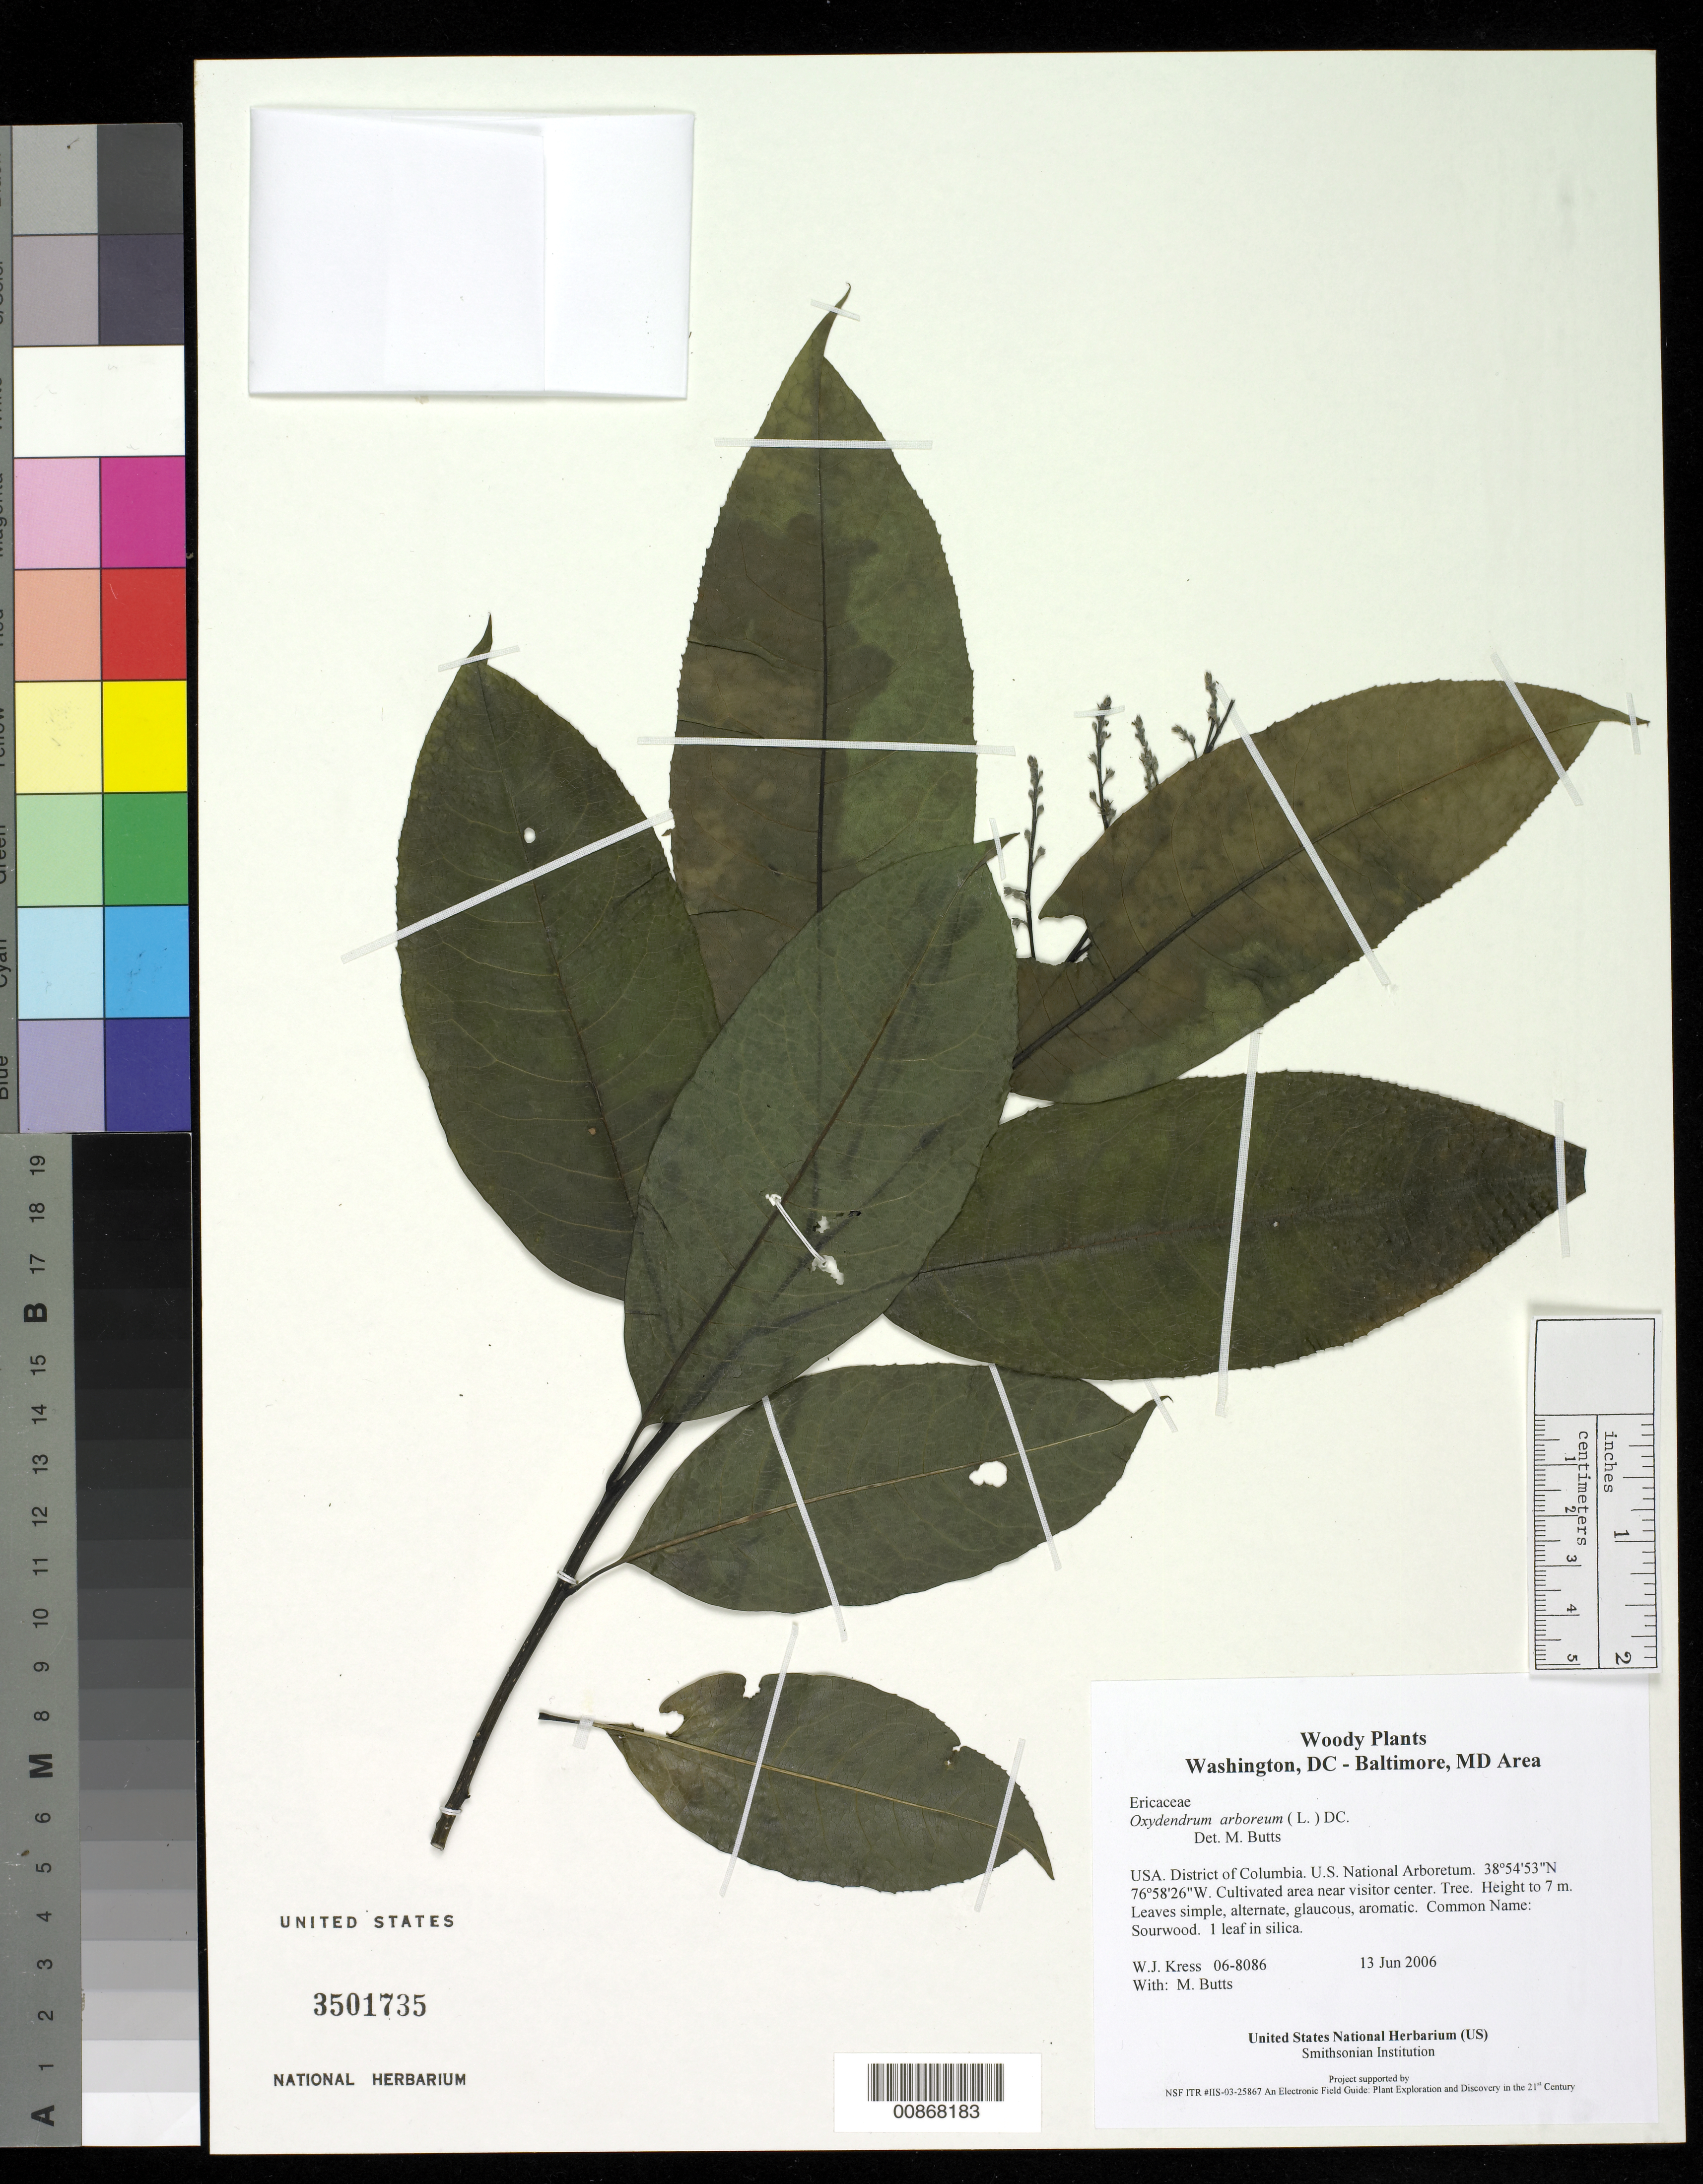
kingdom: Plantae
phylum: Tracheophyta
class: Magnoliopsida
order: Ericales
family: Ericaceae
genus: Oxydendrum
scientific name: Oxydendrum arboreum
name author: (L.) DC.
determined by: Butts, M. B.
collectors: W. J. Kress & M. B. Butts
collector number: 06-8086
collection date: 2006-06-13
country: United States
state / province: District of Columbia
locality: U.S. National Arboretum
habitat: Cultivated area near visitor center.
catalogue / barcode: US 3501735